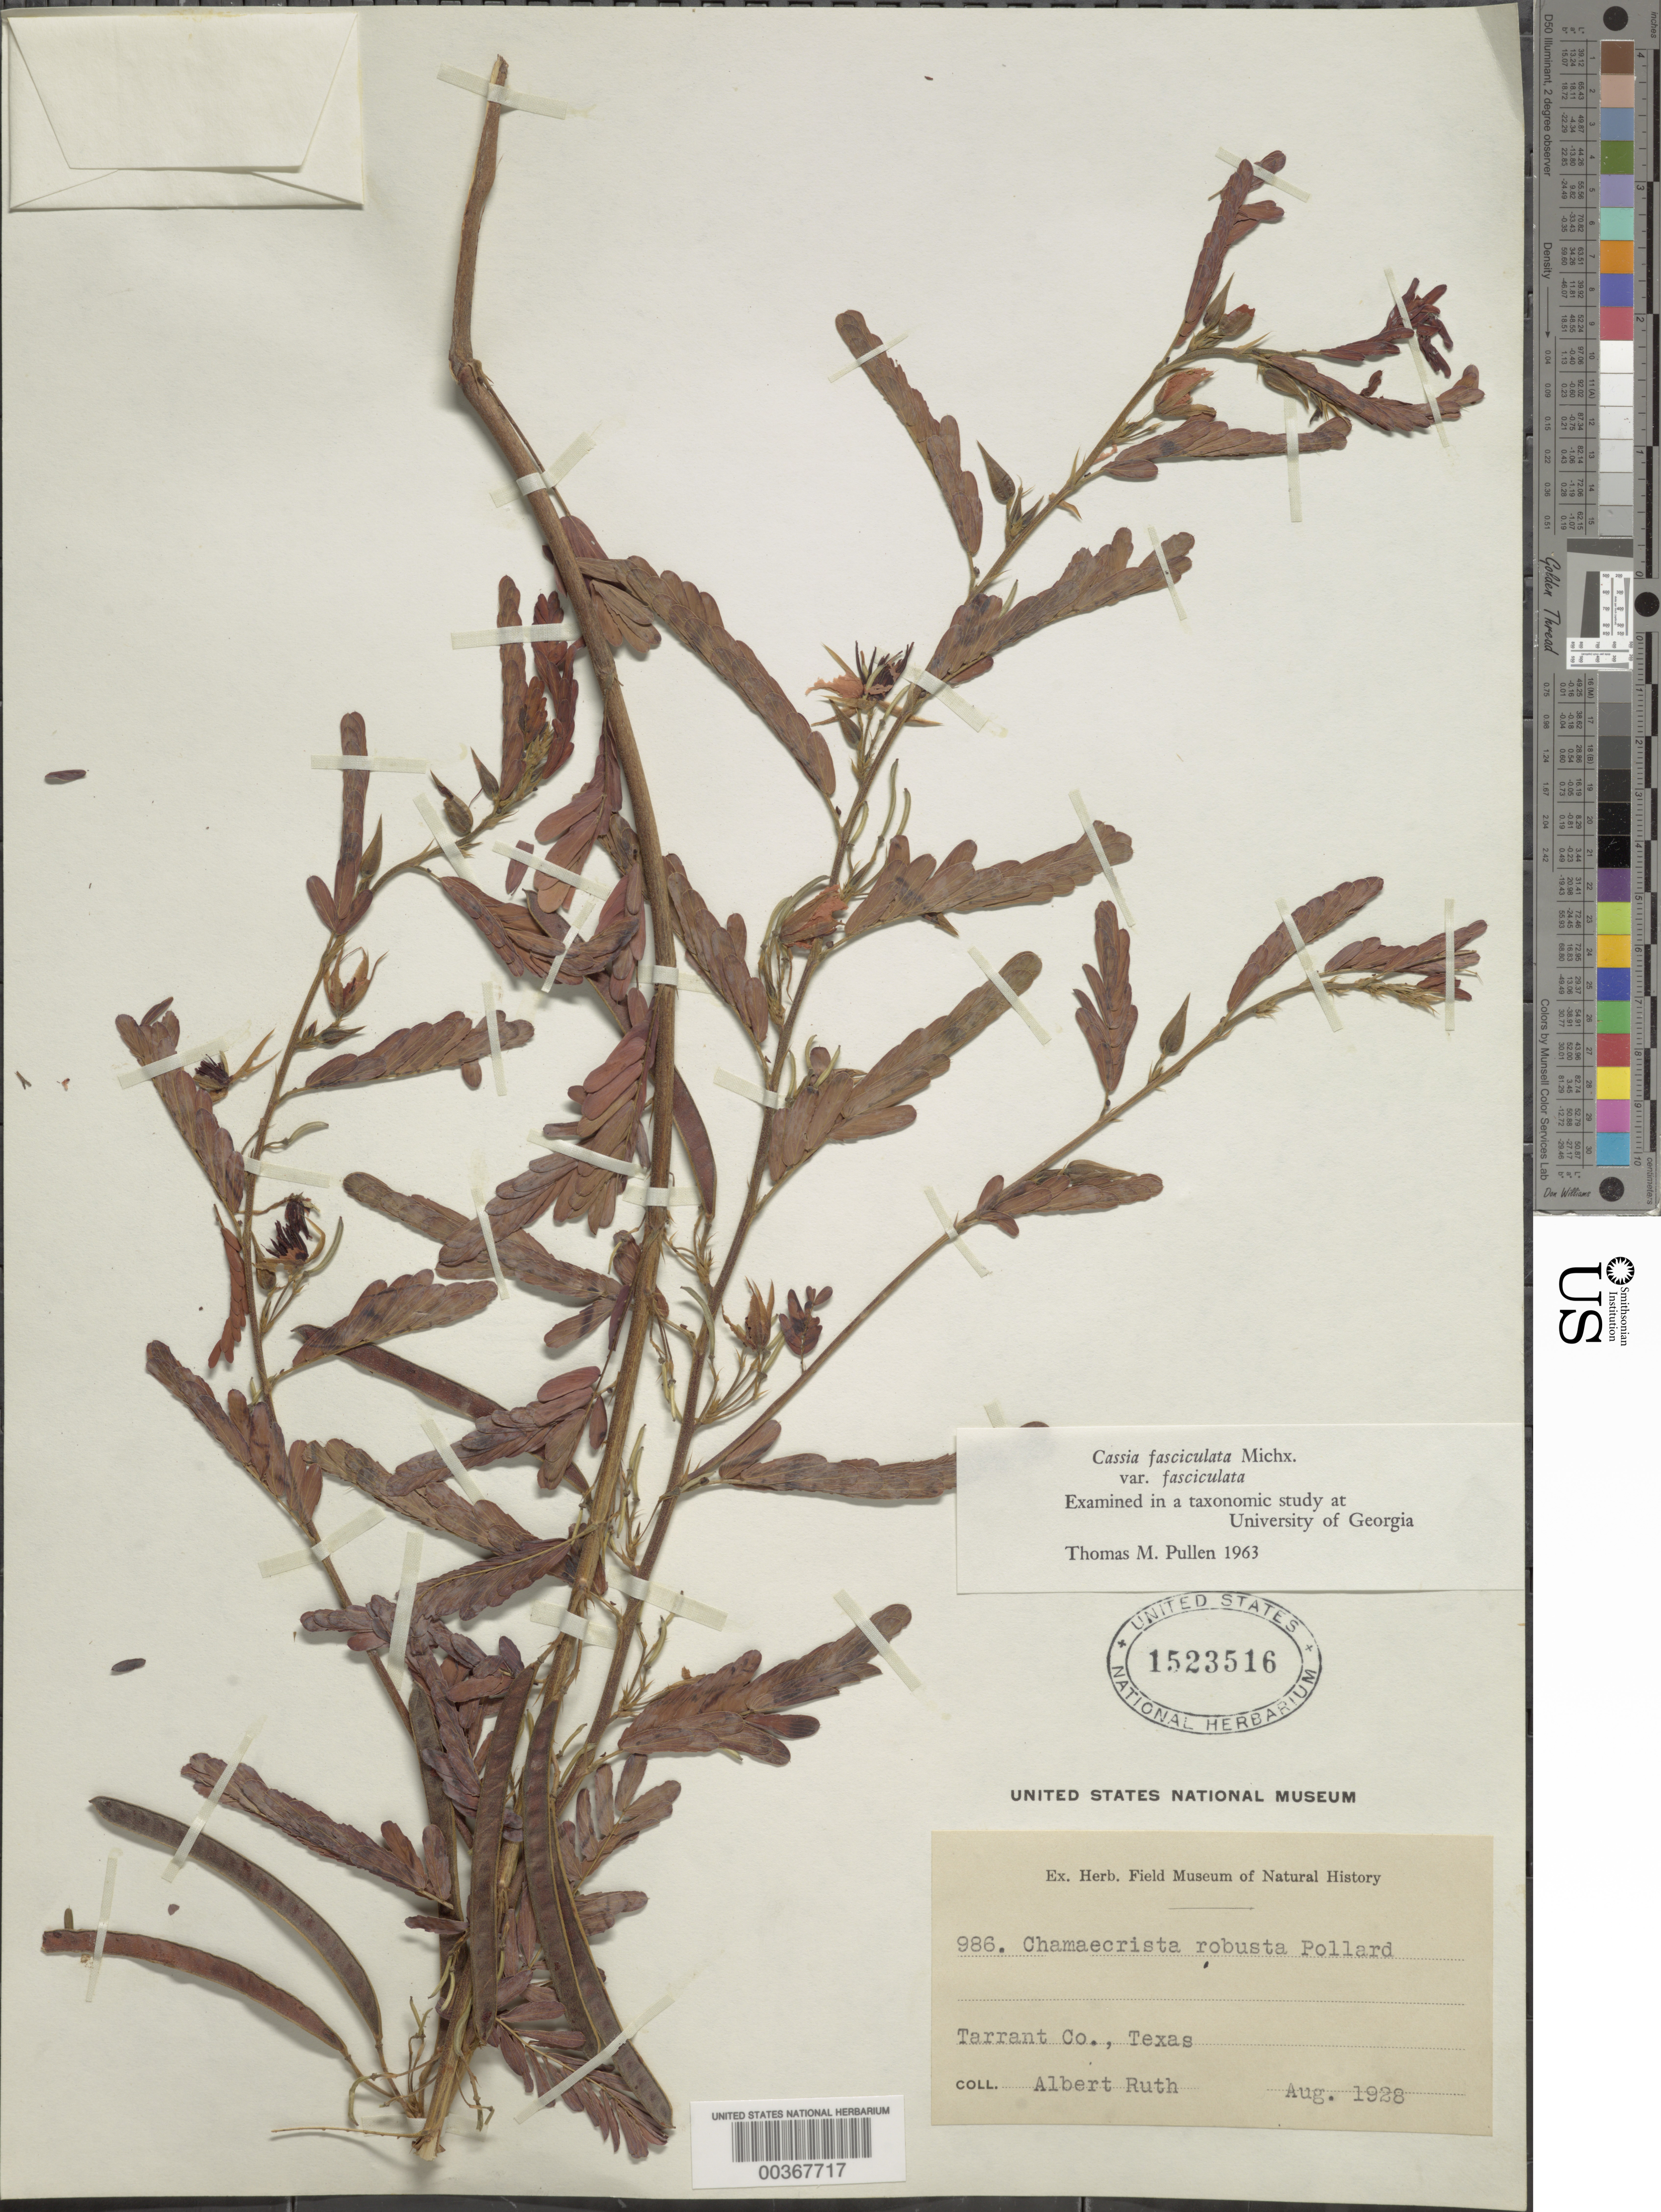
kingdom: Plantae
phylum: Tracheophyta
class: Magnoliopsida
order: Fabales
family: Fabaceae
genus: Chamaecrista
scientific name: Chamaecrista fasciculata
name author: (Michx.) Greene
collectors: A. Ruth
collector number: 986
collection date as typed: Aug 1928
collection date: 1928-08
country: United States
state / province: Texas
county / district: Tarrant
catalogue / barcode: US 1523516